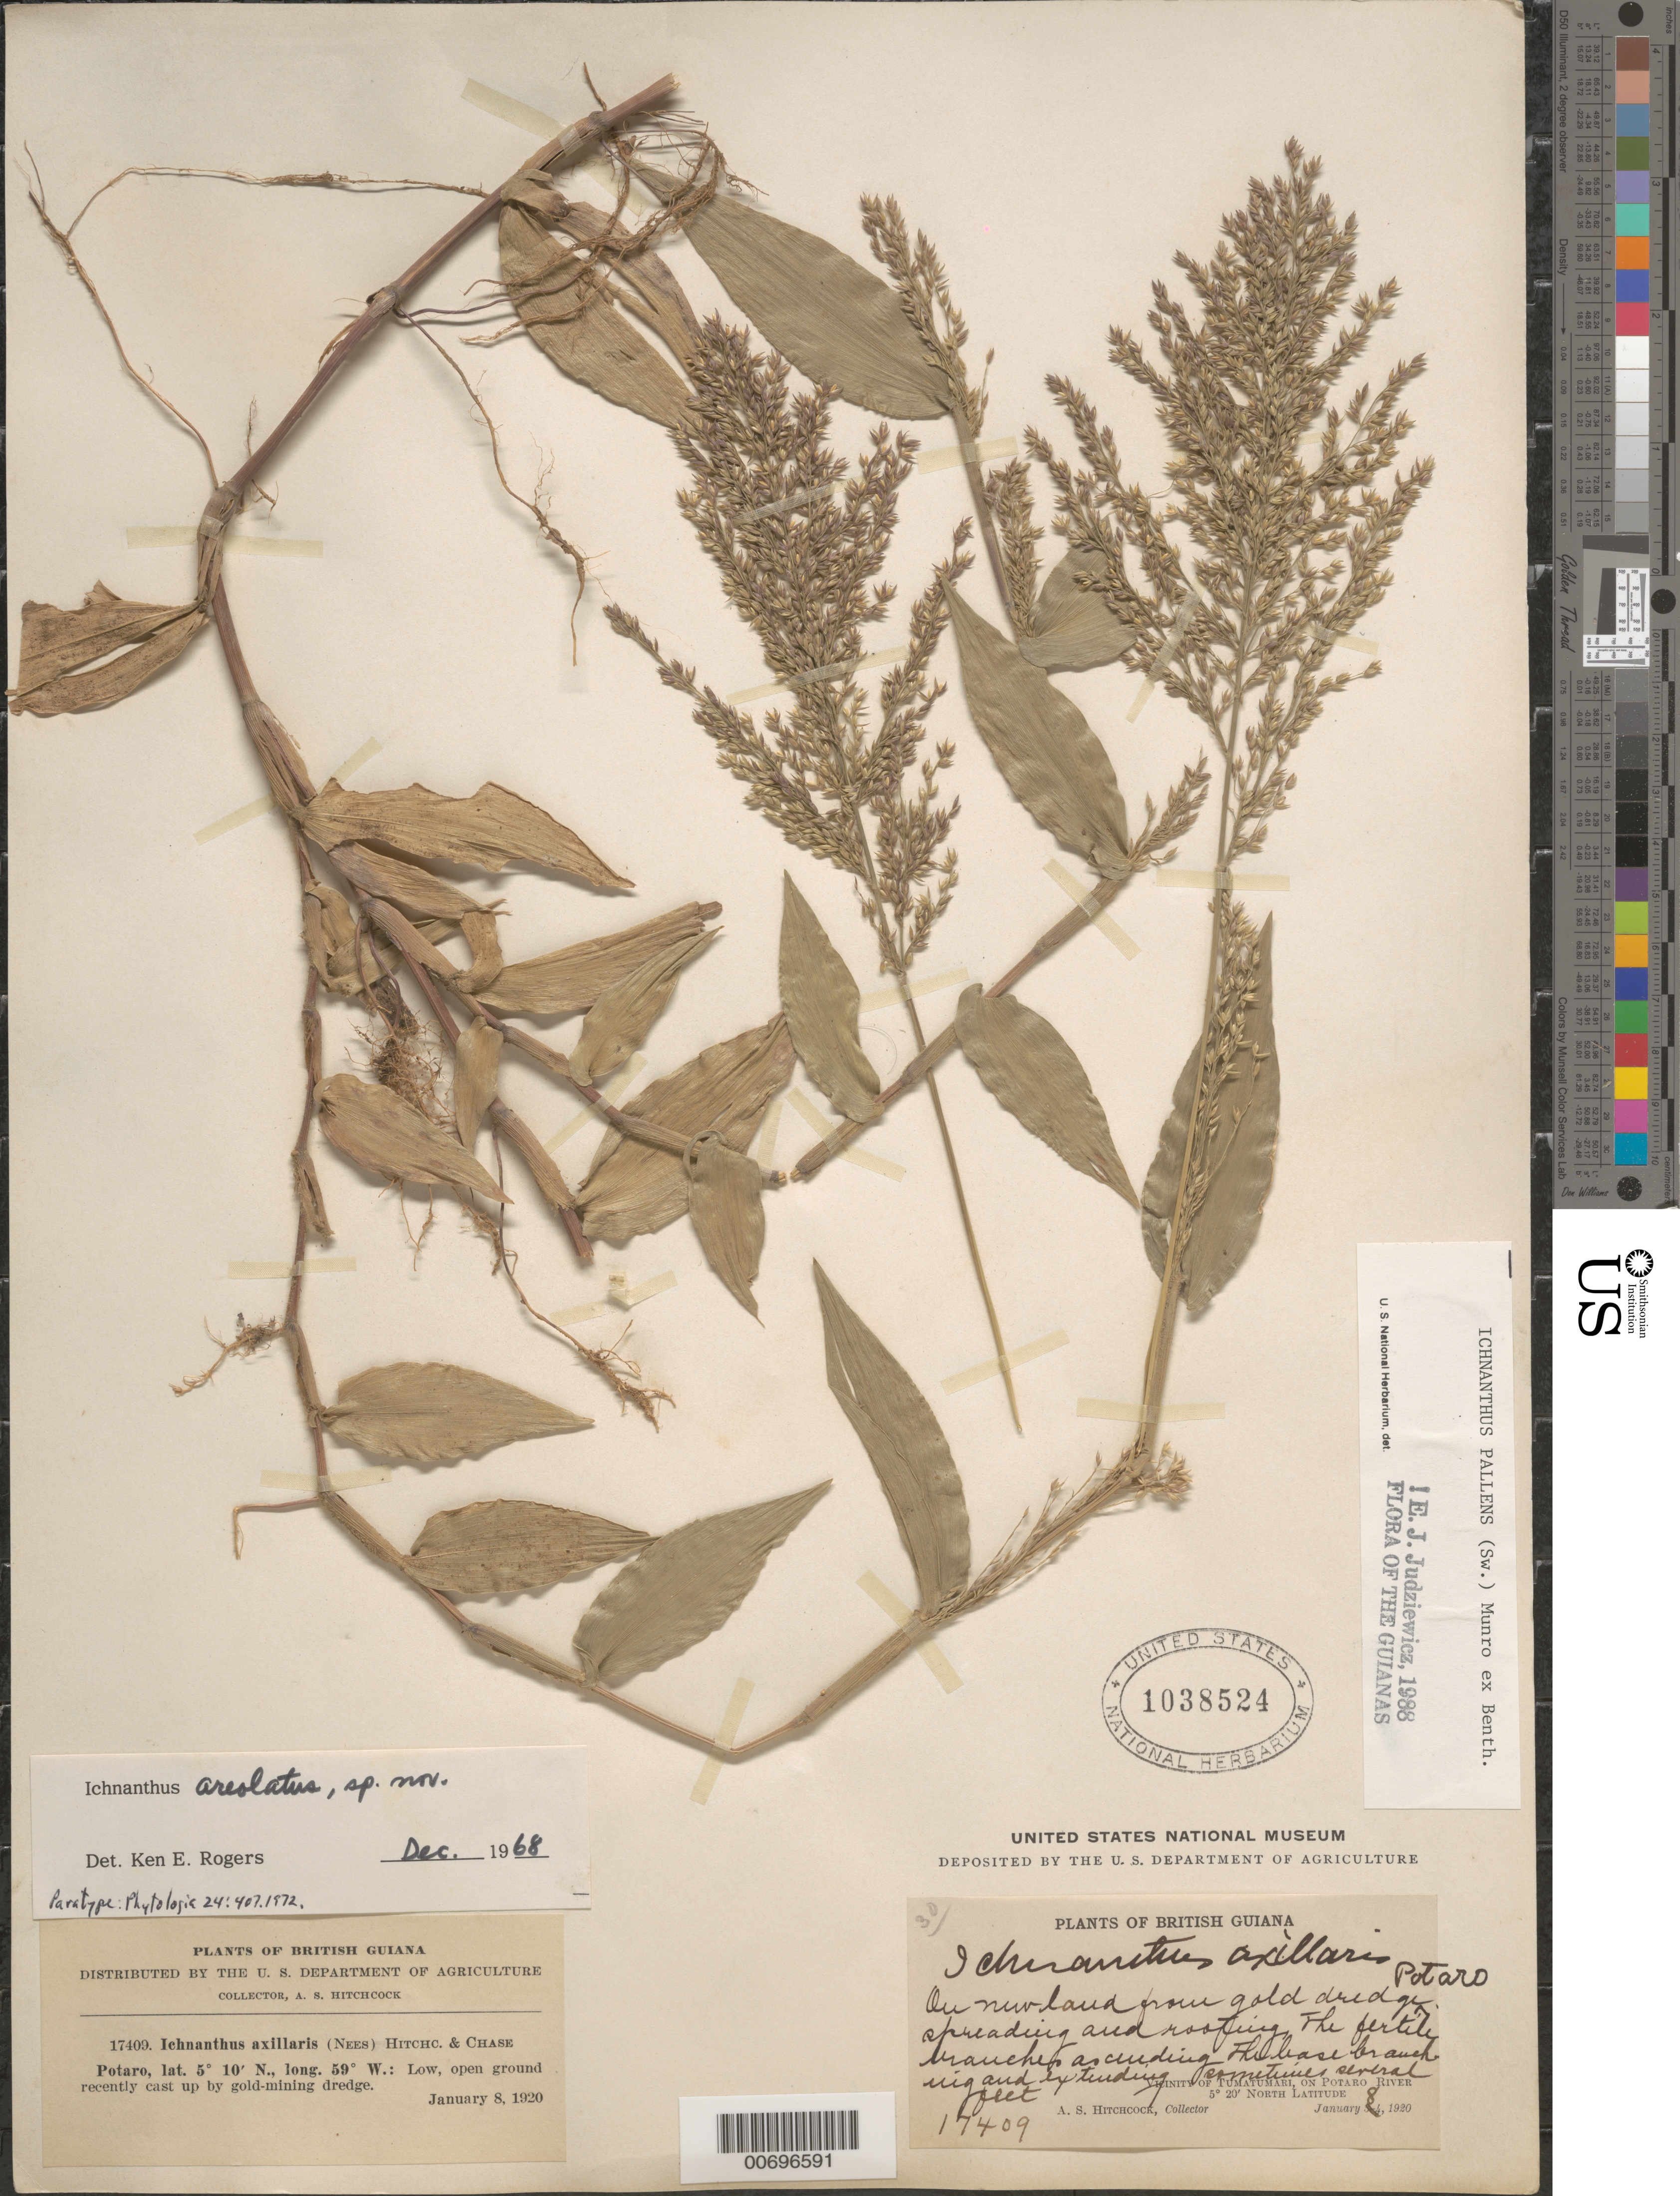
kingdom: Plantae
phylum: Tracheophyta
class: Liliopsida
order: Poales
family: Poaceae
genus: Ichnanthus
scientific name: Ichnanthus pallens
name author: (Sw.) Munro ex Benth.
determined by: Judziewicz, E. J.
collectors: A. S. Hitchcock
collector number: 17409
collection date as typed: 7-Jan-20 to 8-Jan-20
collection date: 1920-01-07/1920-01-08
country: Guyana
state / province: Potaro-Siparuni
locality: Potaro R., 10 mi. S of Potaro Landing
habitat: Low, open ground recently cast up by gold-mining dredge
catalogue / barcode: US 1038524